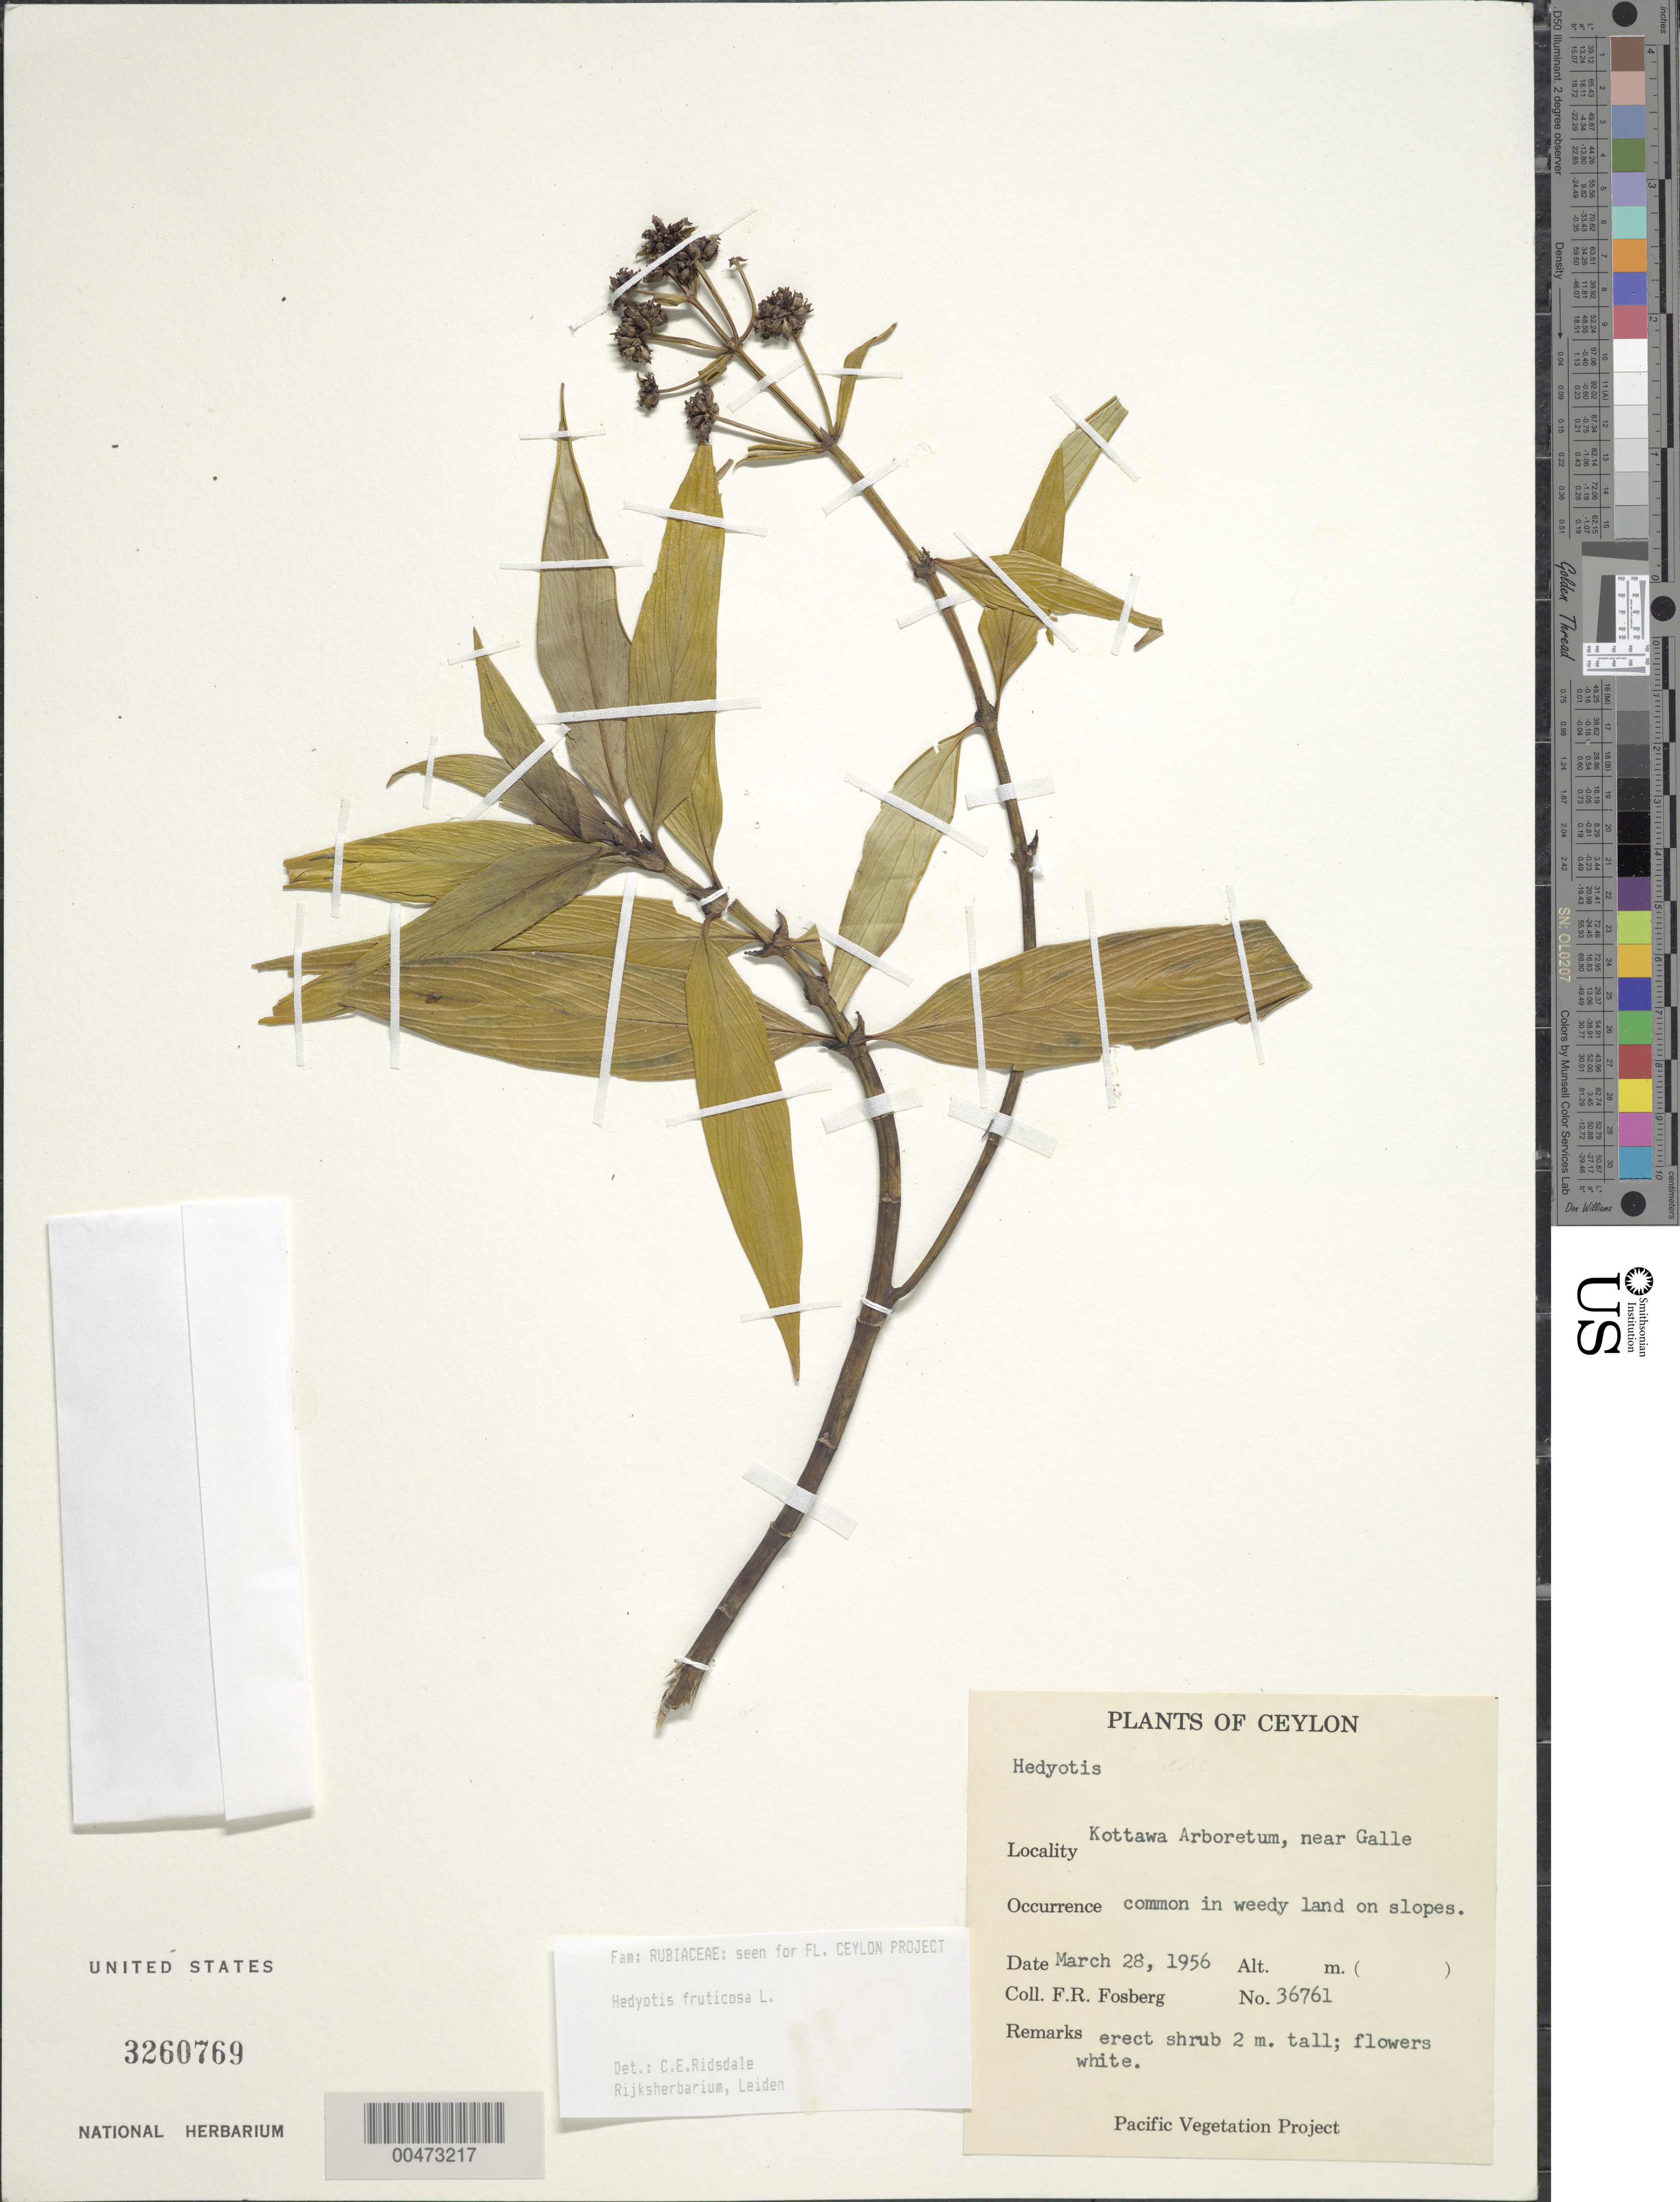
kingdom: Plantae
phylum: Tracheophyta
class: Magnoliopsida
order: Gentianales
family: Rubiaceae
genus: Hedyotis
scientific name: Hedyotis fruticosa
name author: L.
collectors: F. R. Fosberg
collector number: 36761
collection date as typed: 28 Mar 1956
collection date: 1956-03-28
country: Sri Lanka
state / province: Southern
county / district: Galle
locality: Kottawa Arboretum, near Galle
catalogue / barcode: US 3260769